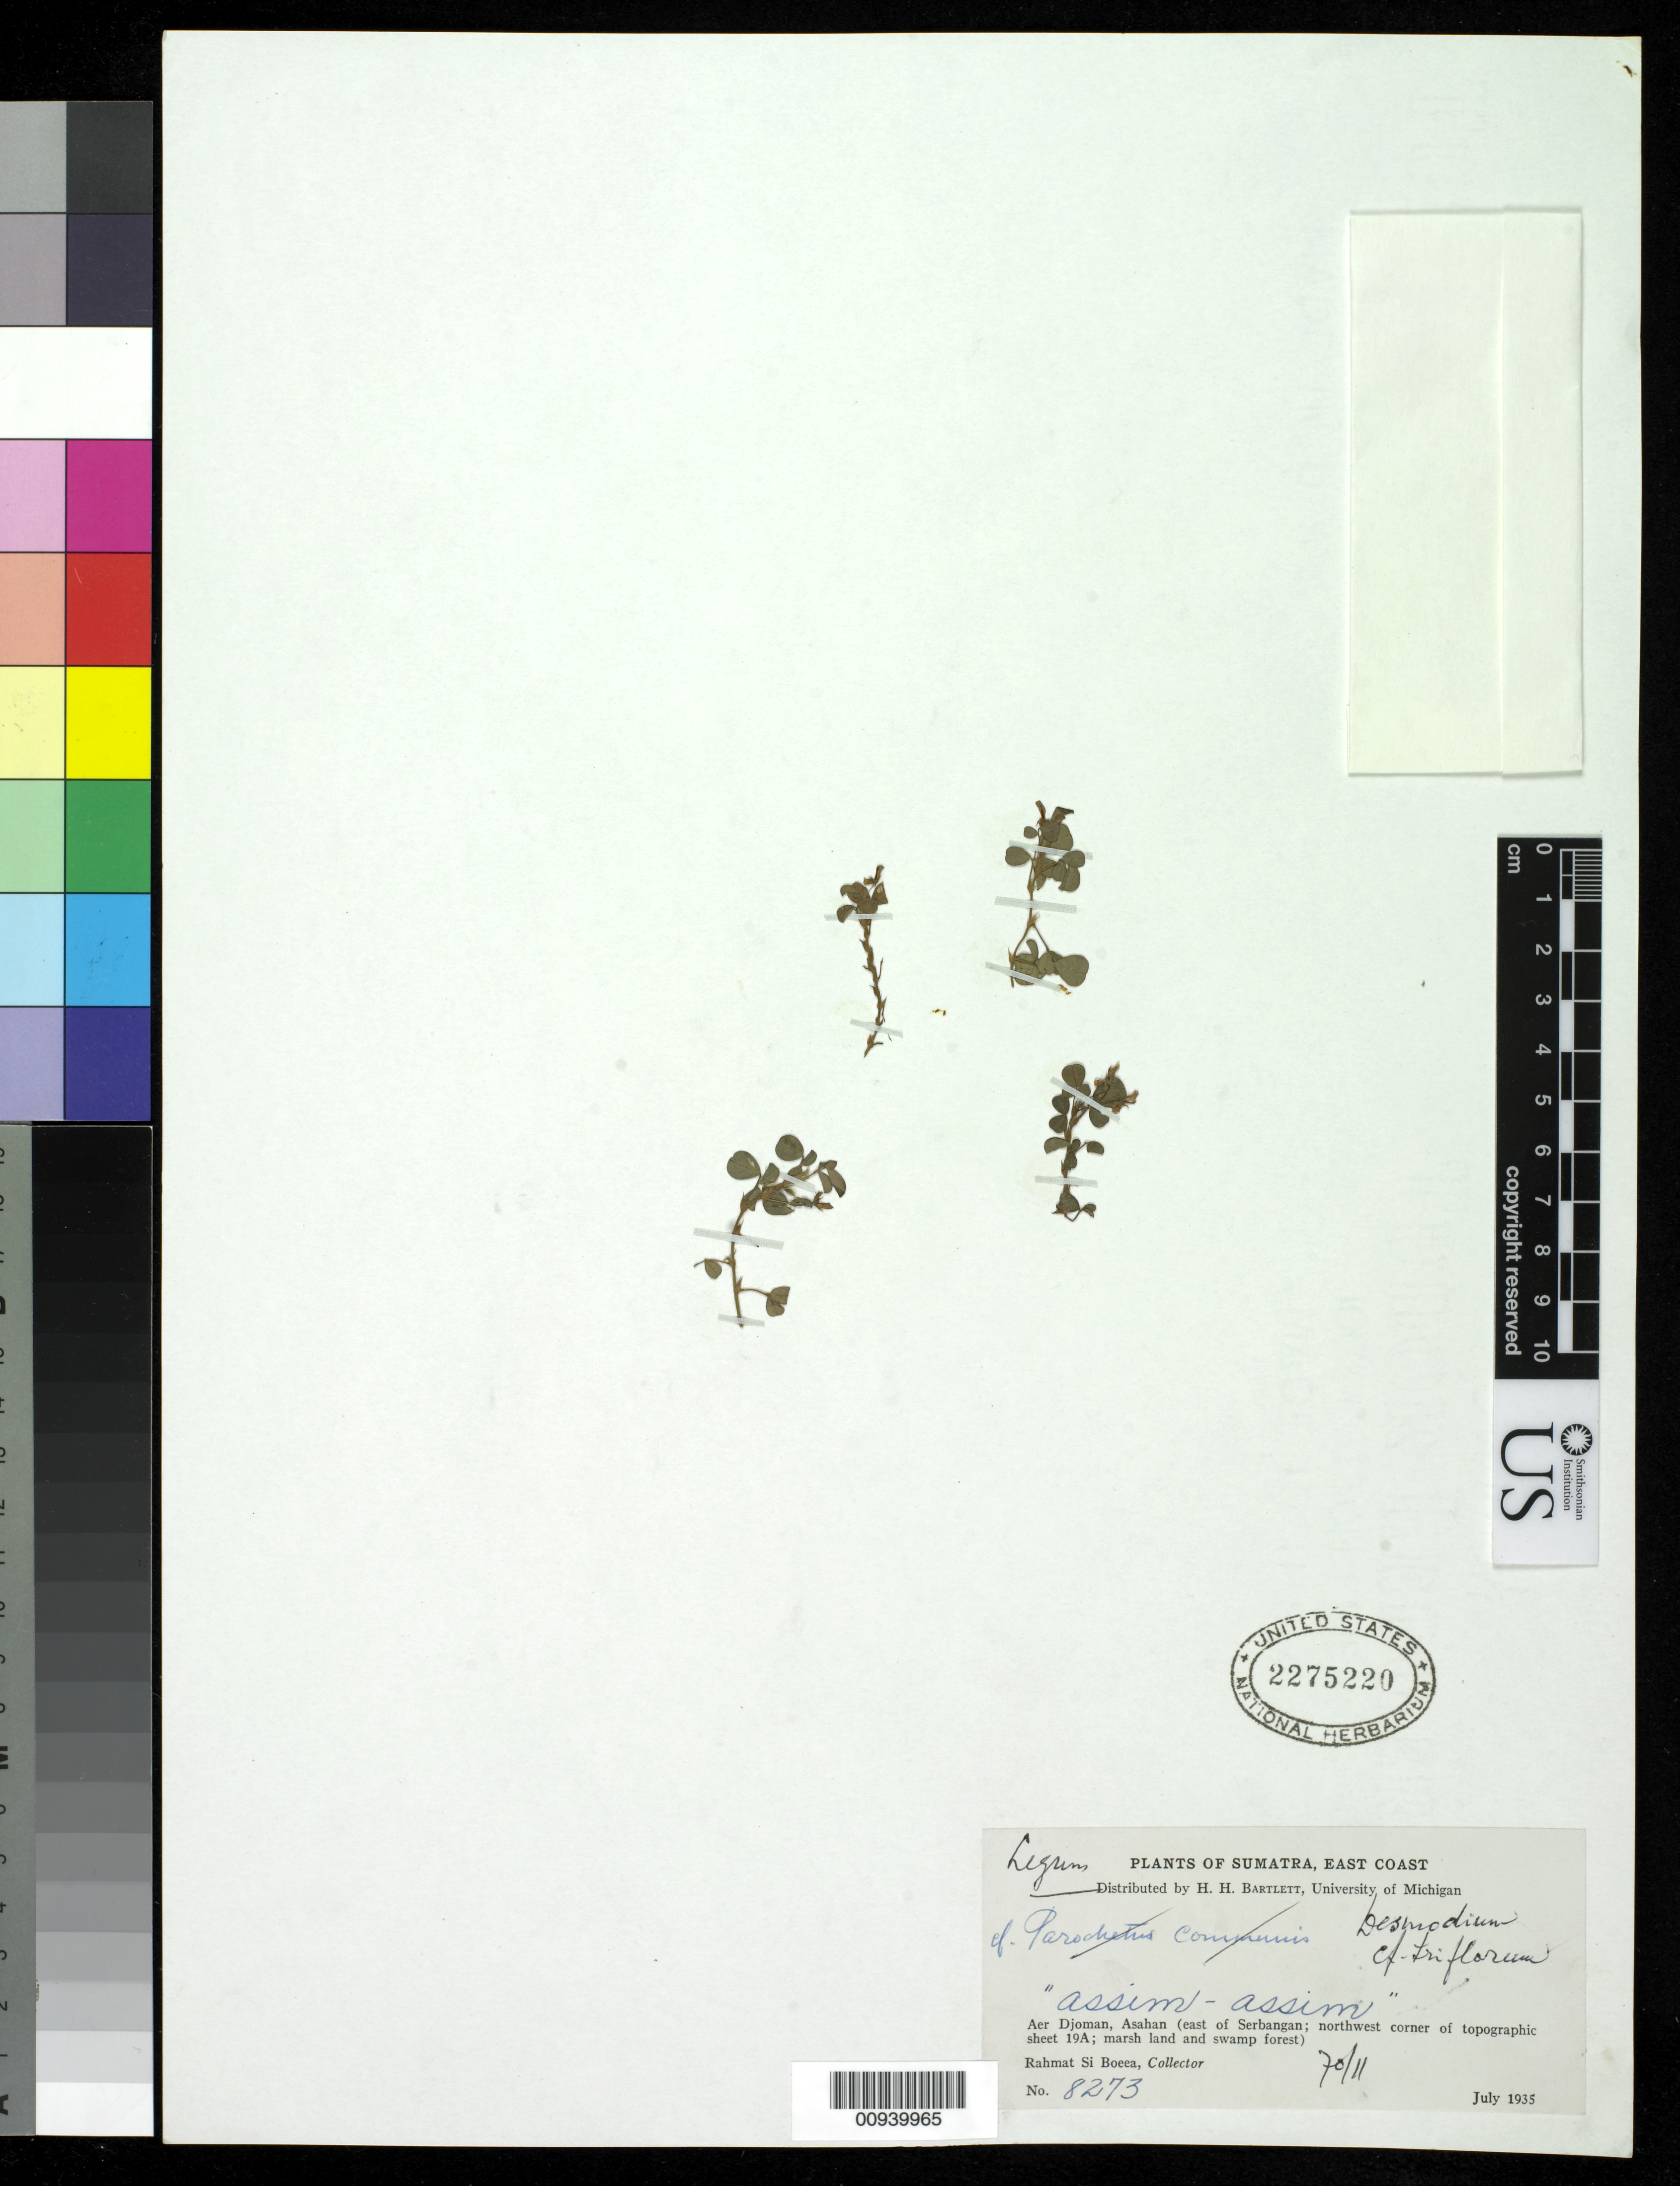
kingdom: Plantae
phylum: Tracheophyta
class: Magnoliopsida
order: Fabales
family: Fabaceae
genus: Grona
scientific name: Grona triflora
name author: (L.) H. Ohashi & K. Ohashi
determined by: Strong, Mark T., (BOT), Smithsonian Institution - National Museum of Natural History (UNITED STATES)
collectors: Rahmat Si Boeea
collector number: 8273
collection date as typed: Jul 1935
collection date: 1935-07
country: Indonesia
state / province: Sumatra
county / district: Aceh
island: Sumatra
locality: Aer Djoman, Asahan (east of Serbangan)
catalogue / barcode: US 2275220